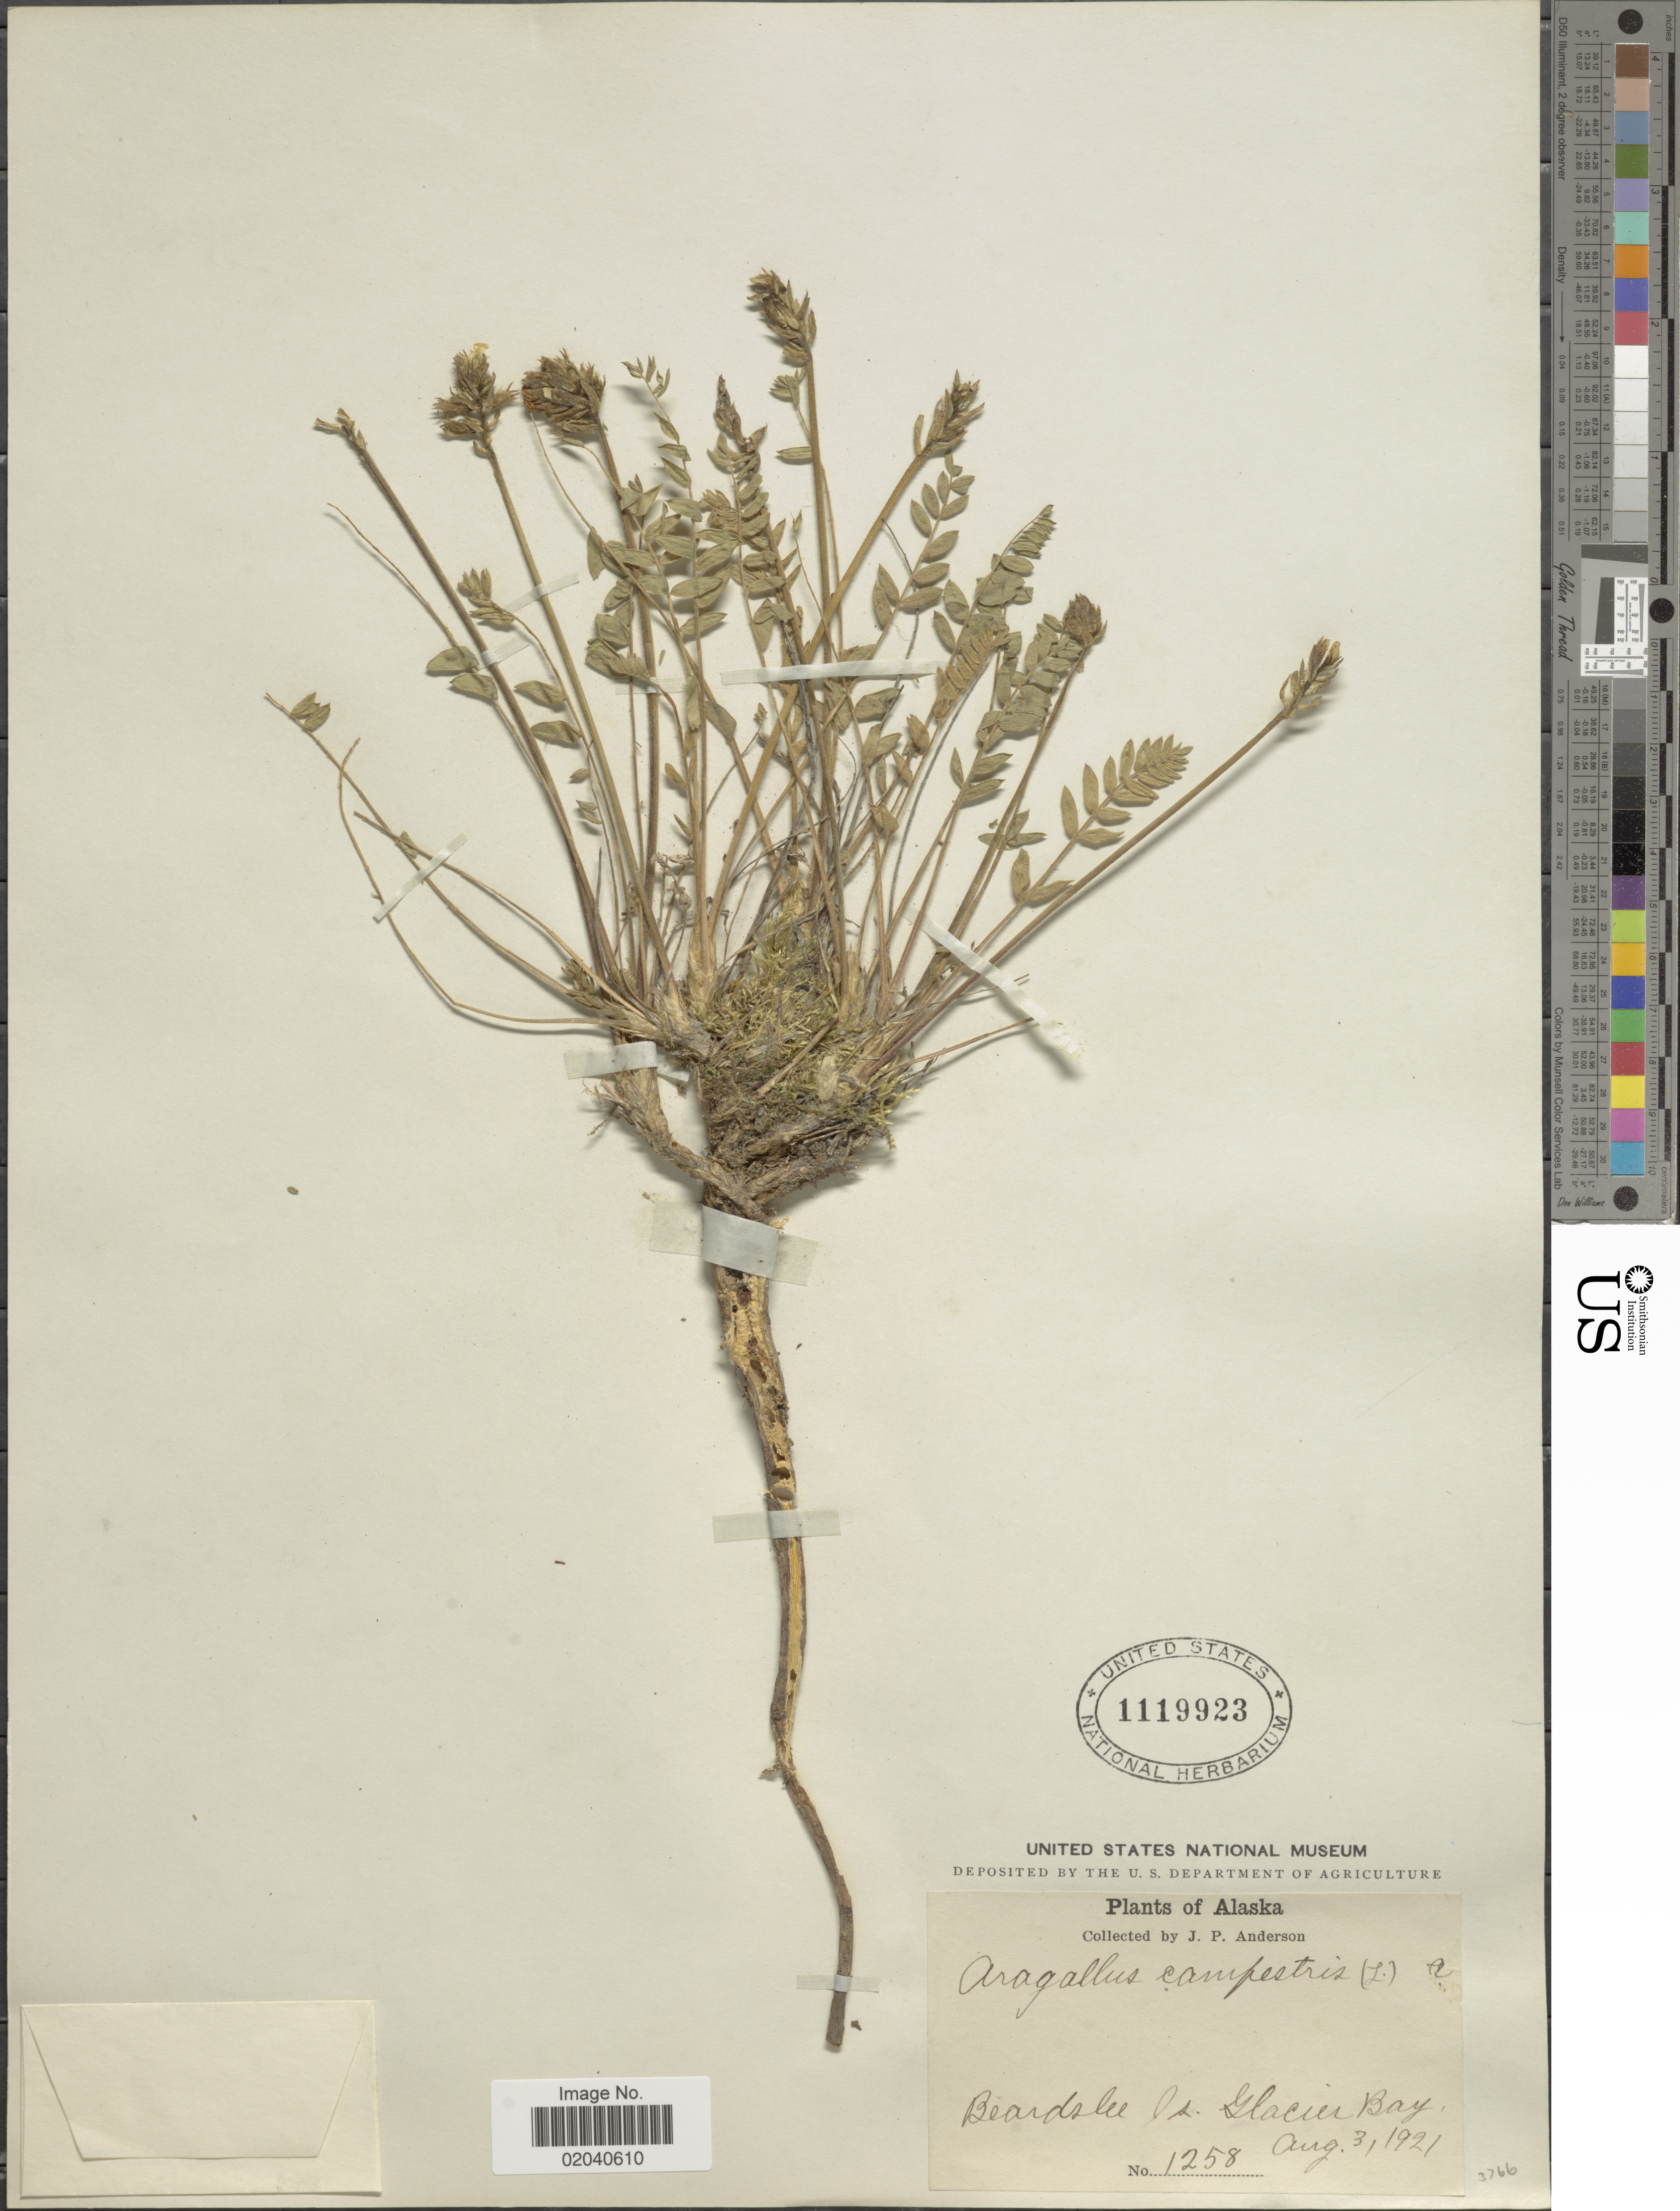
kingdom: Plantae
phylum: Tracheophyta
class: Magnoliopsida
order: Fabales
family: Fabaceae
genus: Oxytropis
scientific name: Oxytropis maydelliana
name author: Trautv.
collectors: J. P. Anderson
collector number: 1258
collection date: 1921-08-03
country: United States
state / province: Alaska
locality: Beardslee Is. Glacier Bay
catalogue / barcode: US 1119923